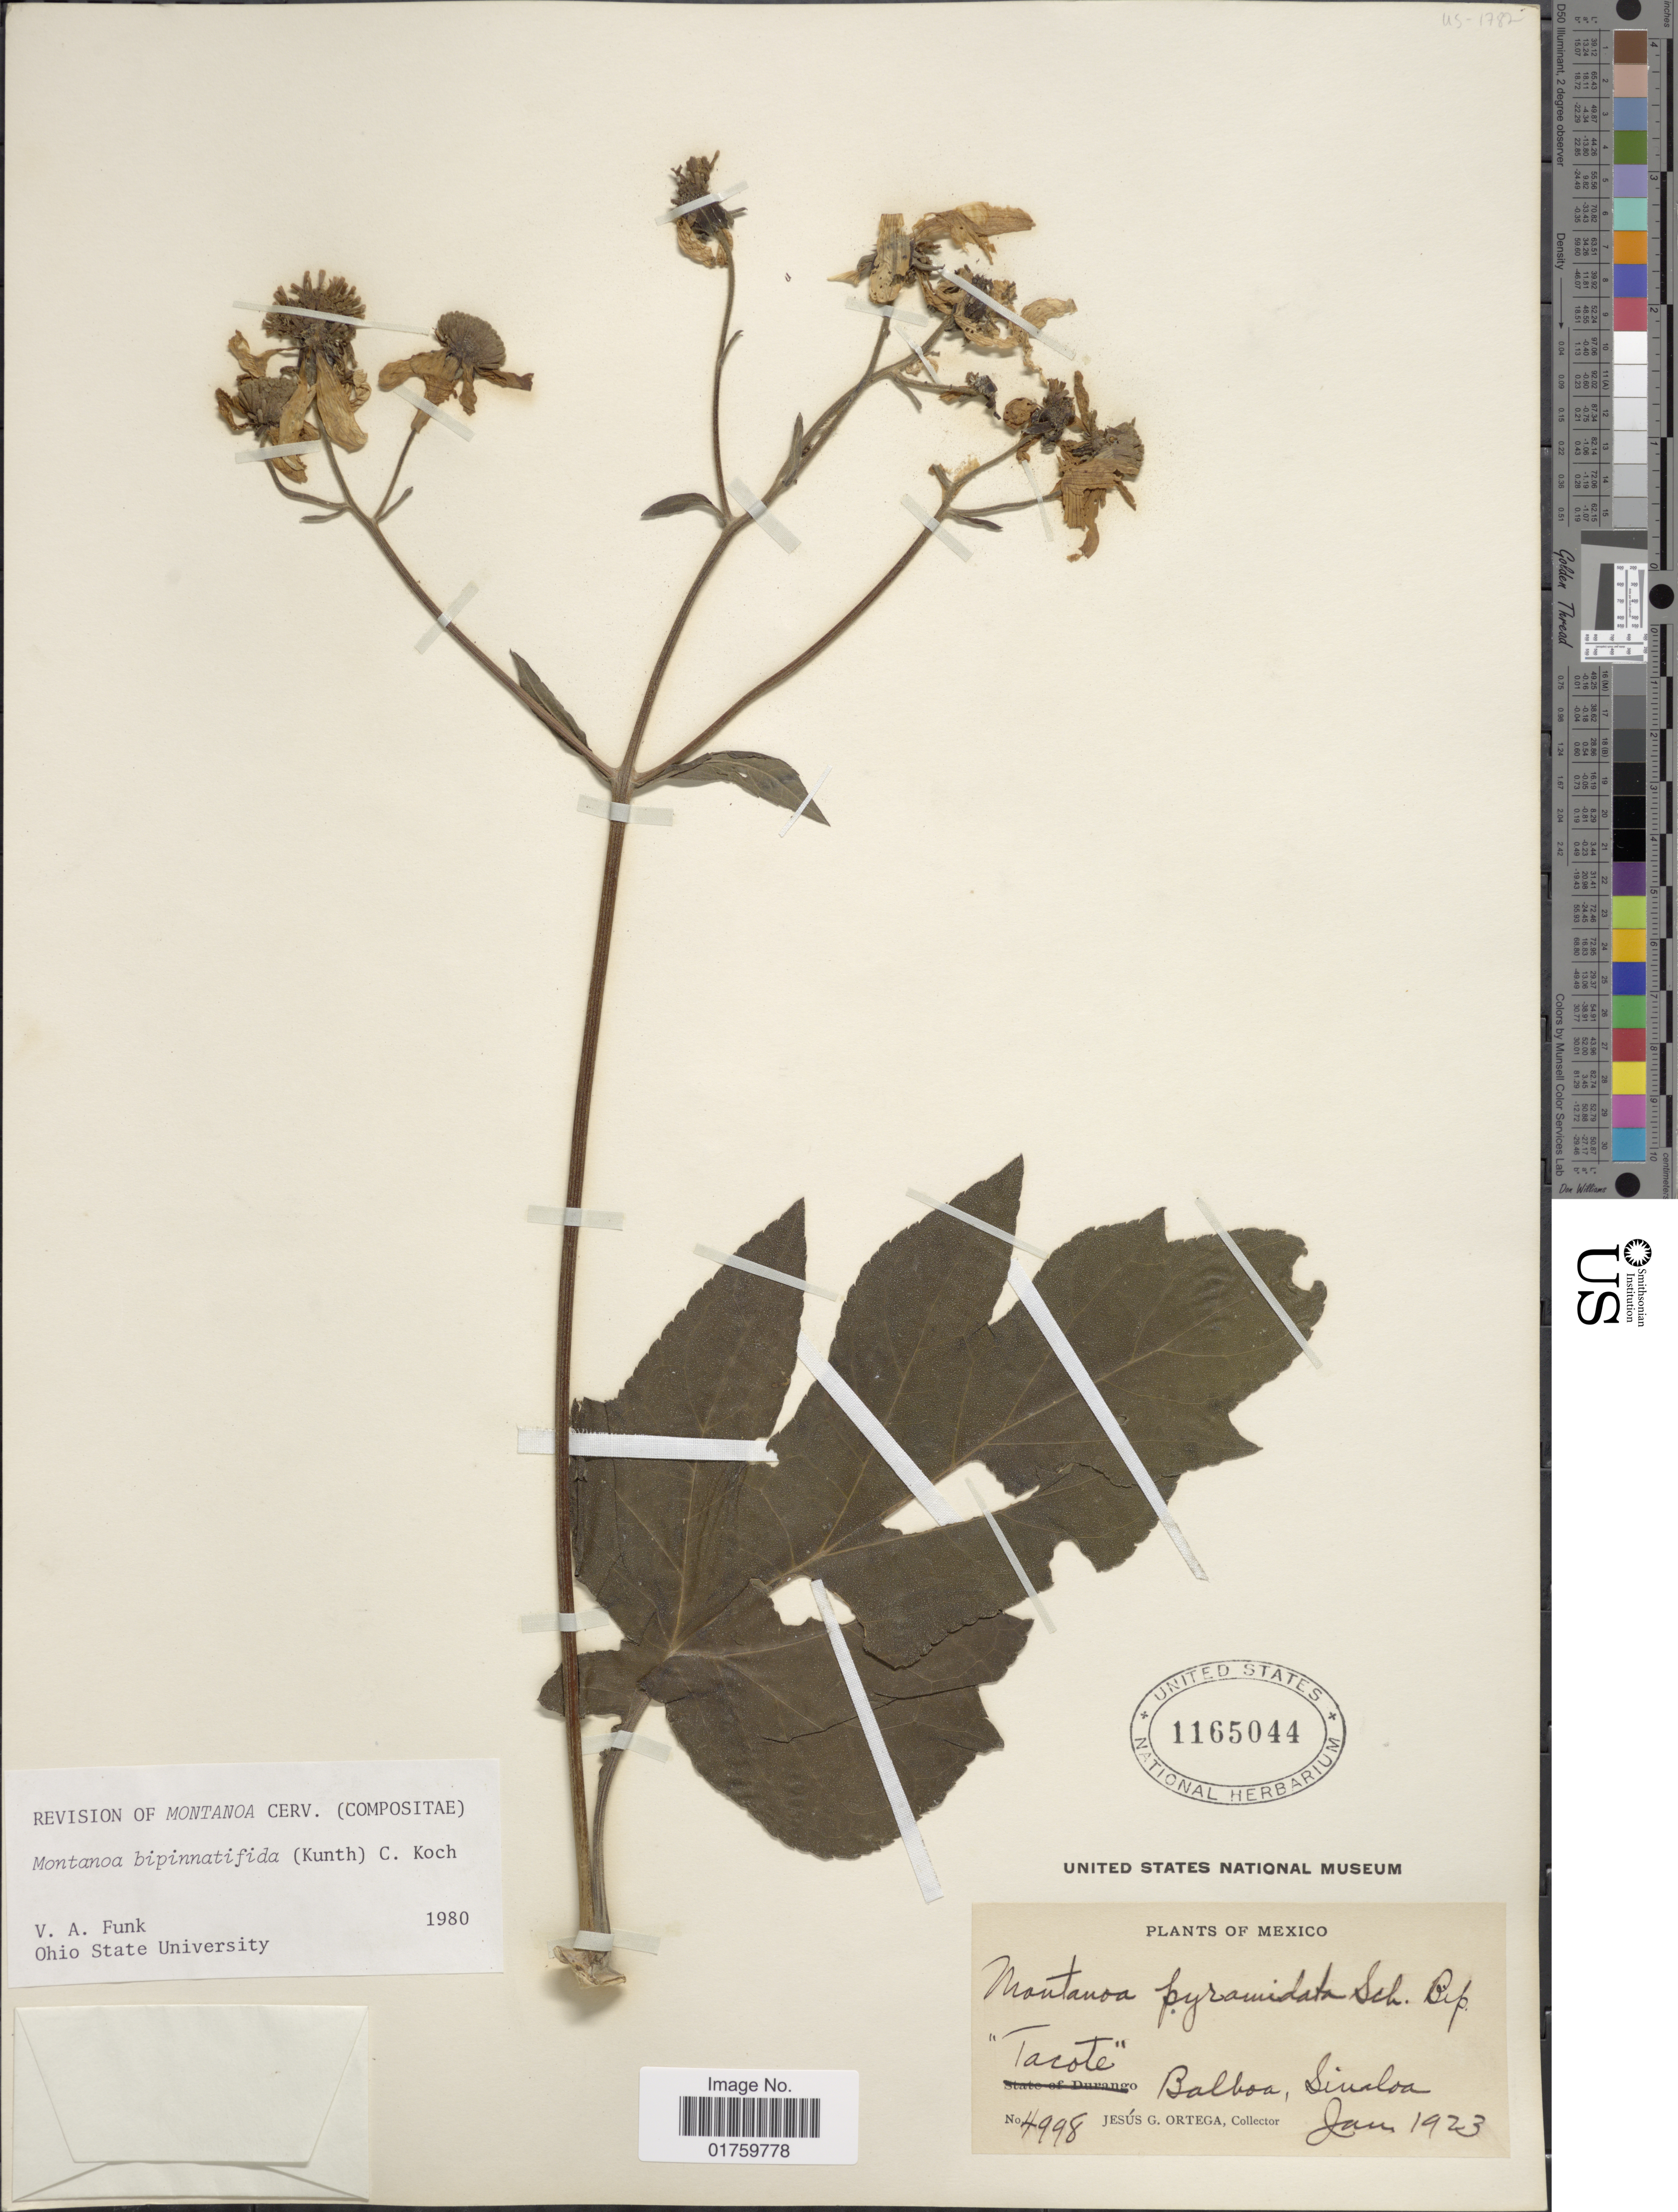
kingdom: Plantae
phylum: Tracheophyta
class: Magnoliopsida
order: Asterales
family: Asteraceae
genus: Montanoa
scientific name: Montanoa bipinnatifida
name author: (Kunth) C. Koch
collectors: J. Ortega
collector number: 4998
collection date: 1923-01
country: Mexico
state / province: Sinaloa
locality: Balboa, "Tacote".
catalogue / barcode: US 1165044